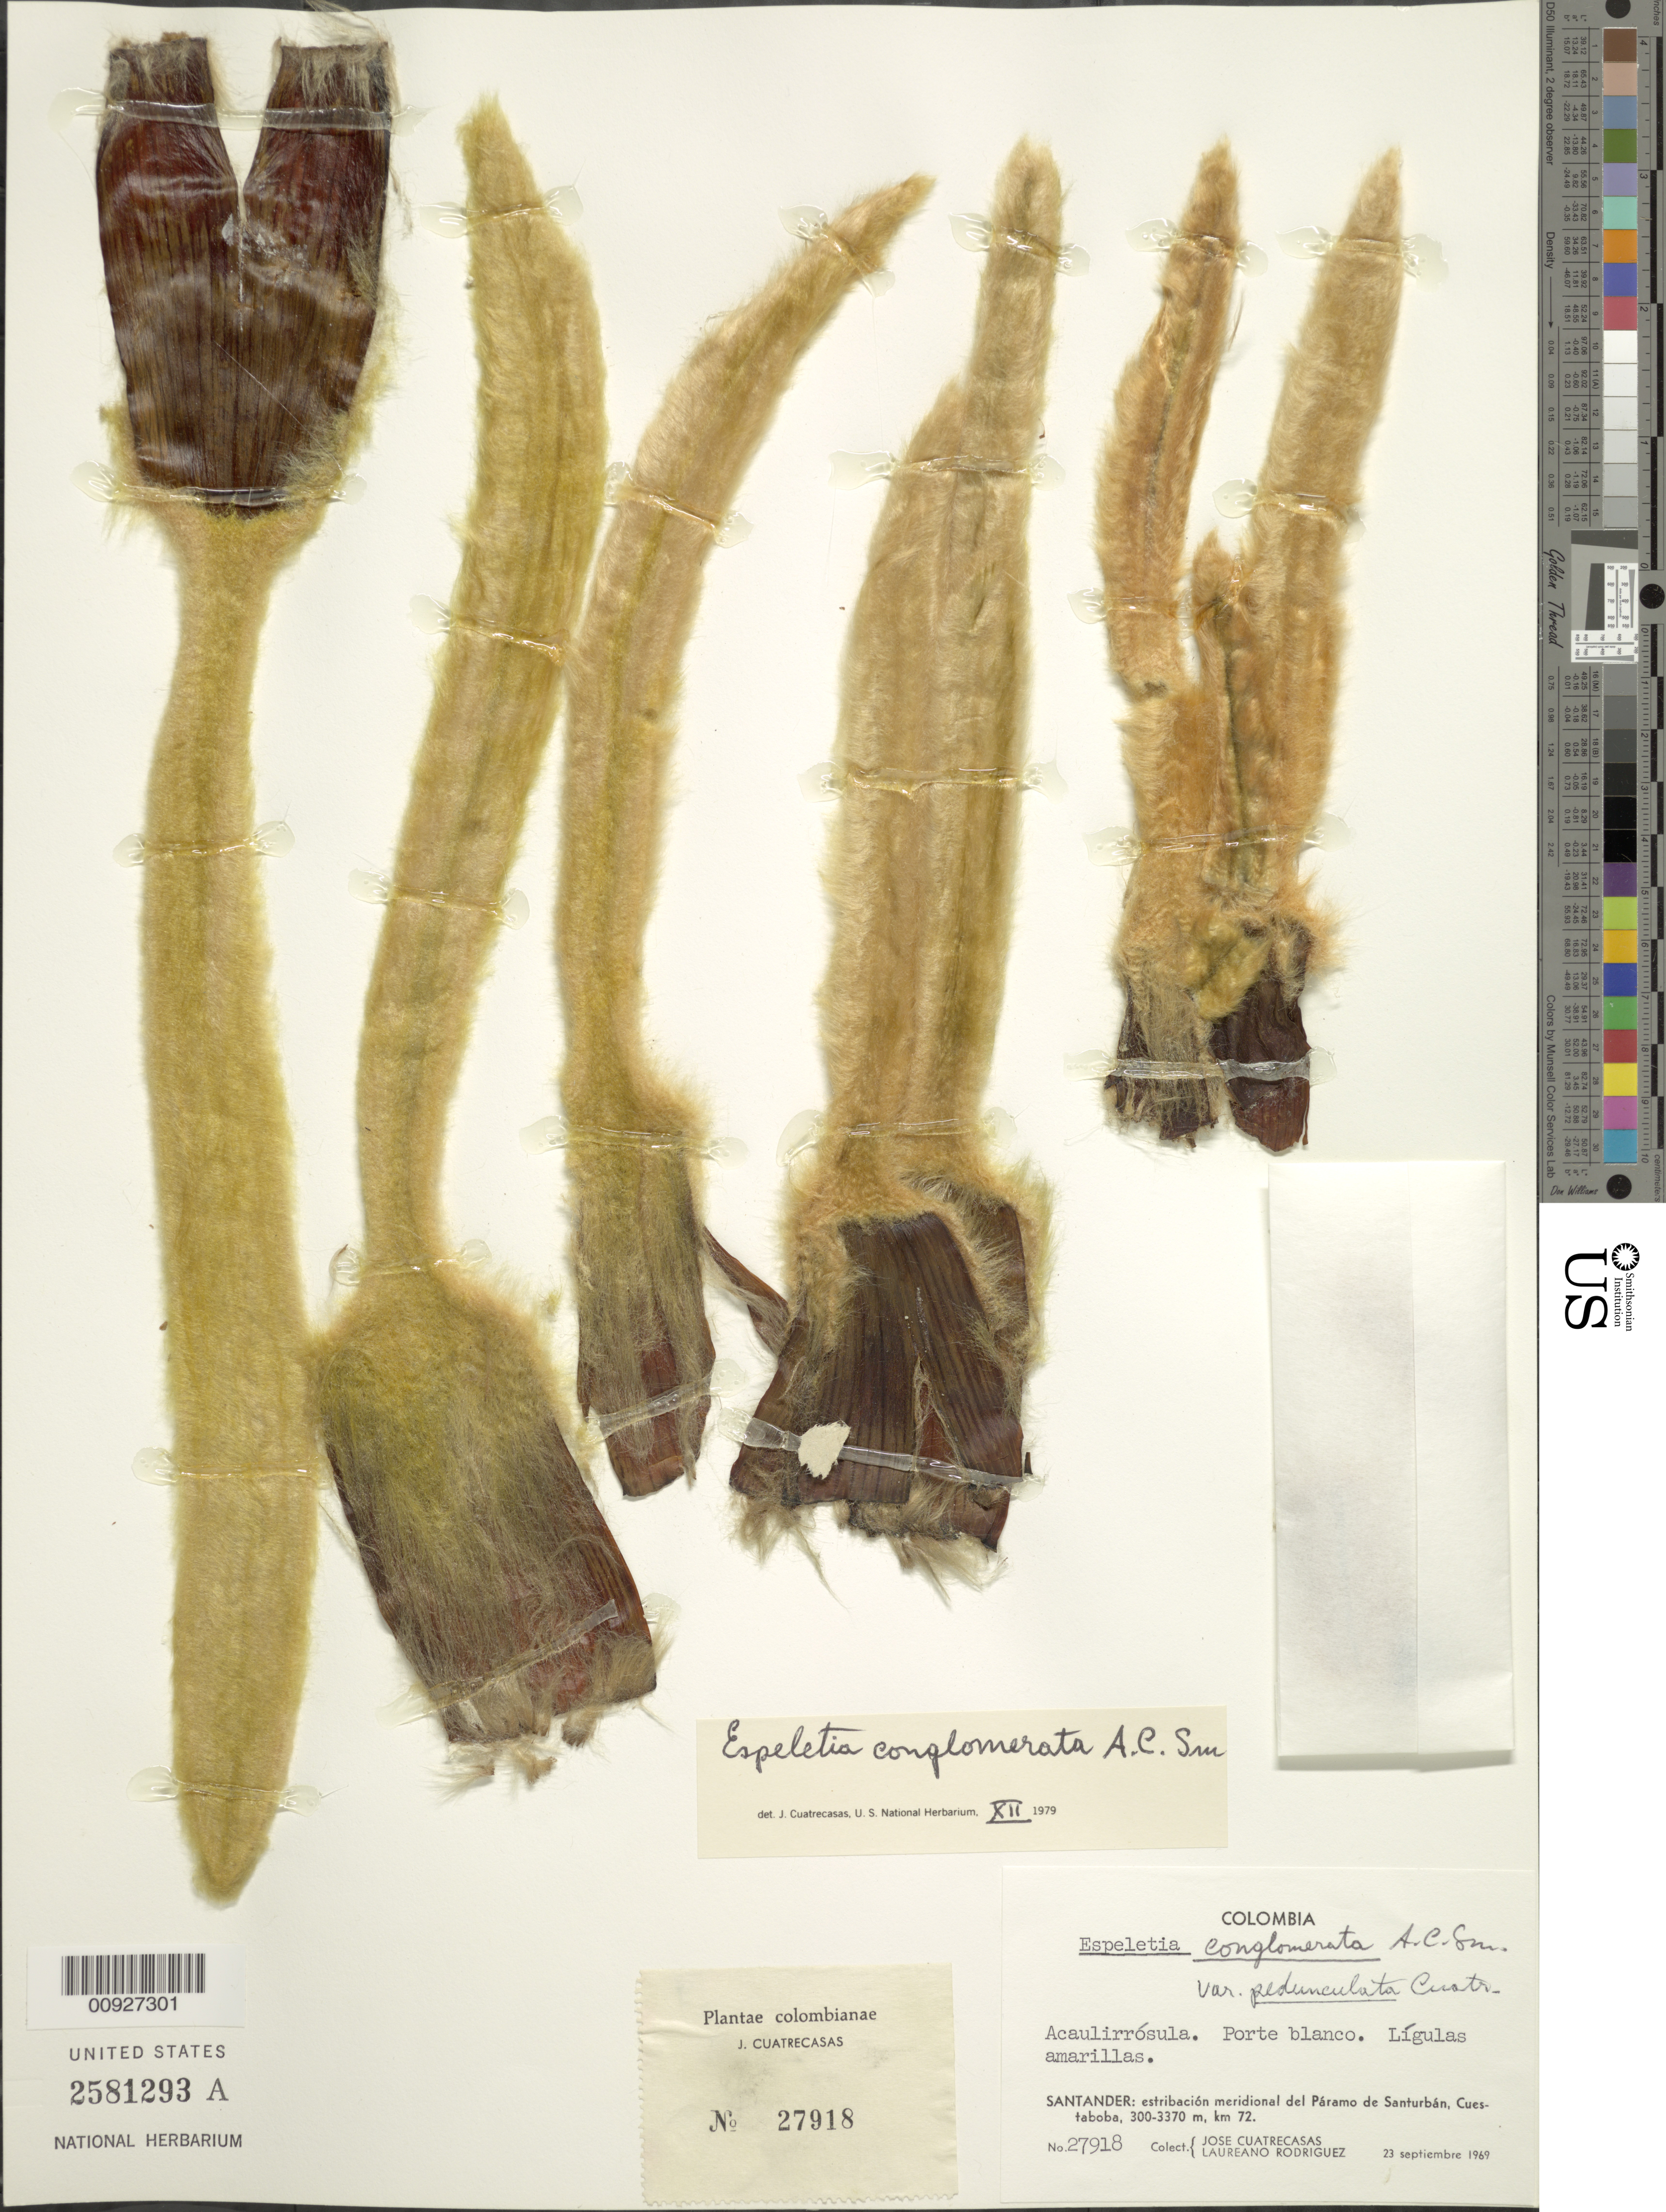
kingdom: Plantae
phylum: Tracheophyta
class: Magnoliopsida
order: Asterales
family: Asteraceae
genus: Espeletia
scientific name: Espeletia conglomerata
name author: A.C. Sm.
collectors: J. Cuatrecasas & L. Rodriguez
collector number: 27919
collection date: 1969-11-23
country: Colombia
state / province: Santander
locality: Páramo de Santurbán. Páramo de Santurbán, Cuestaboba.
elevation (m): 3000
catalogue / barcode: US 2581293A